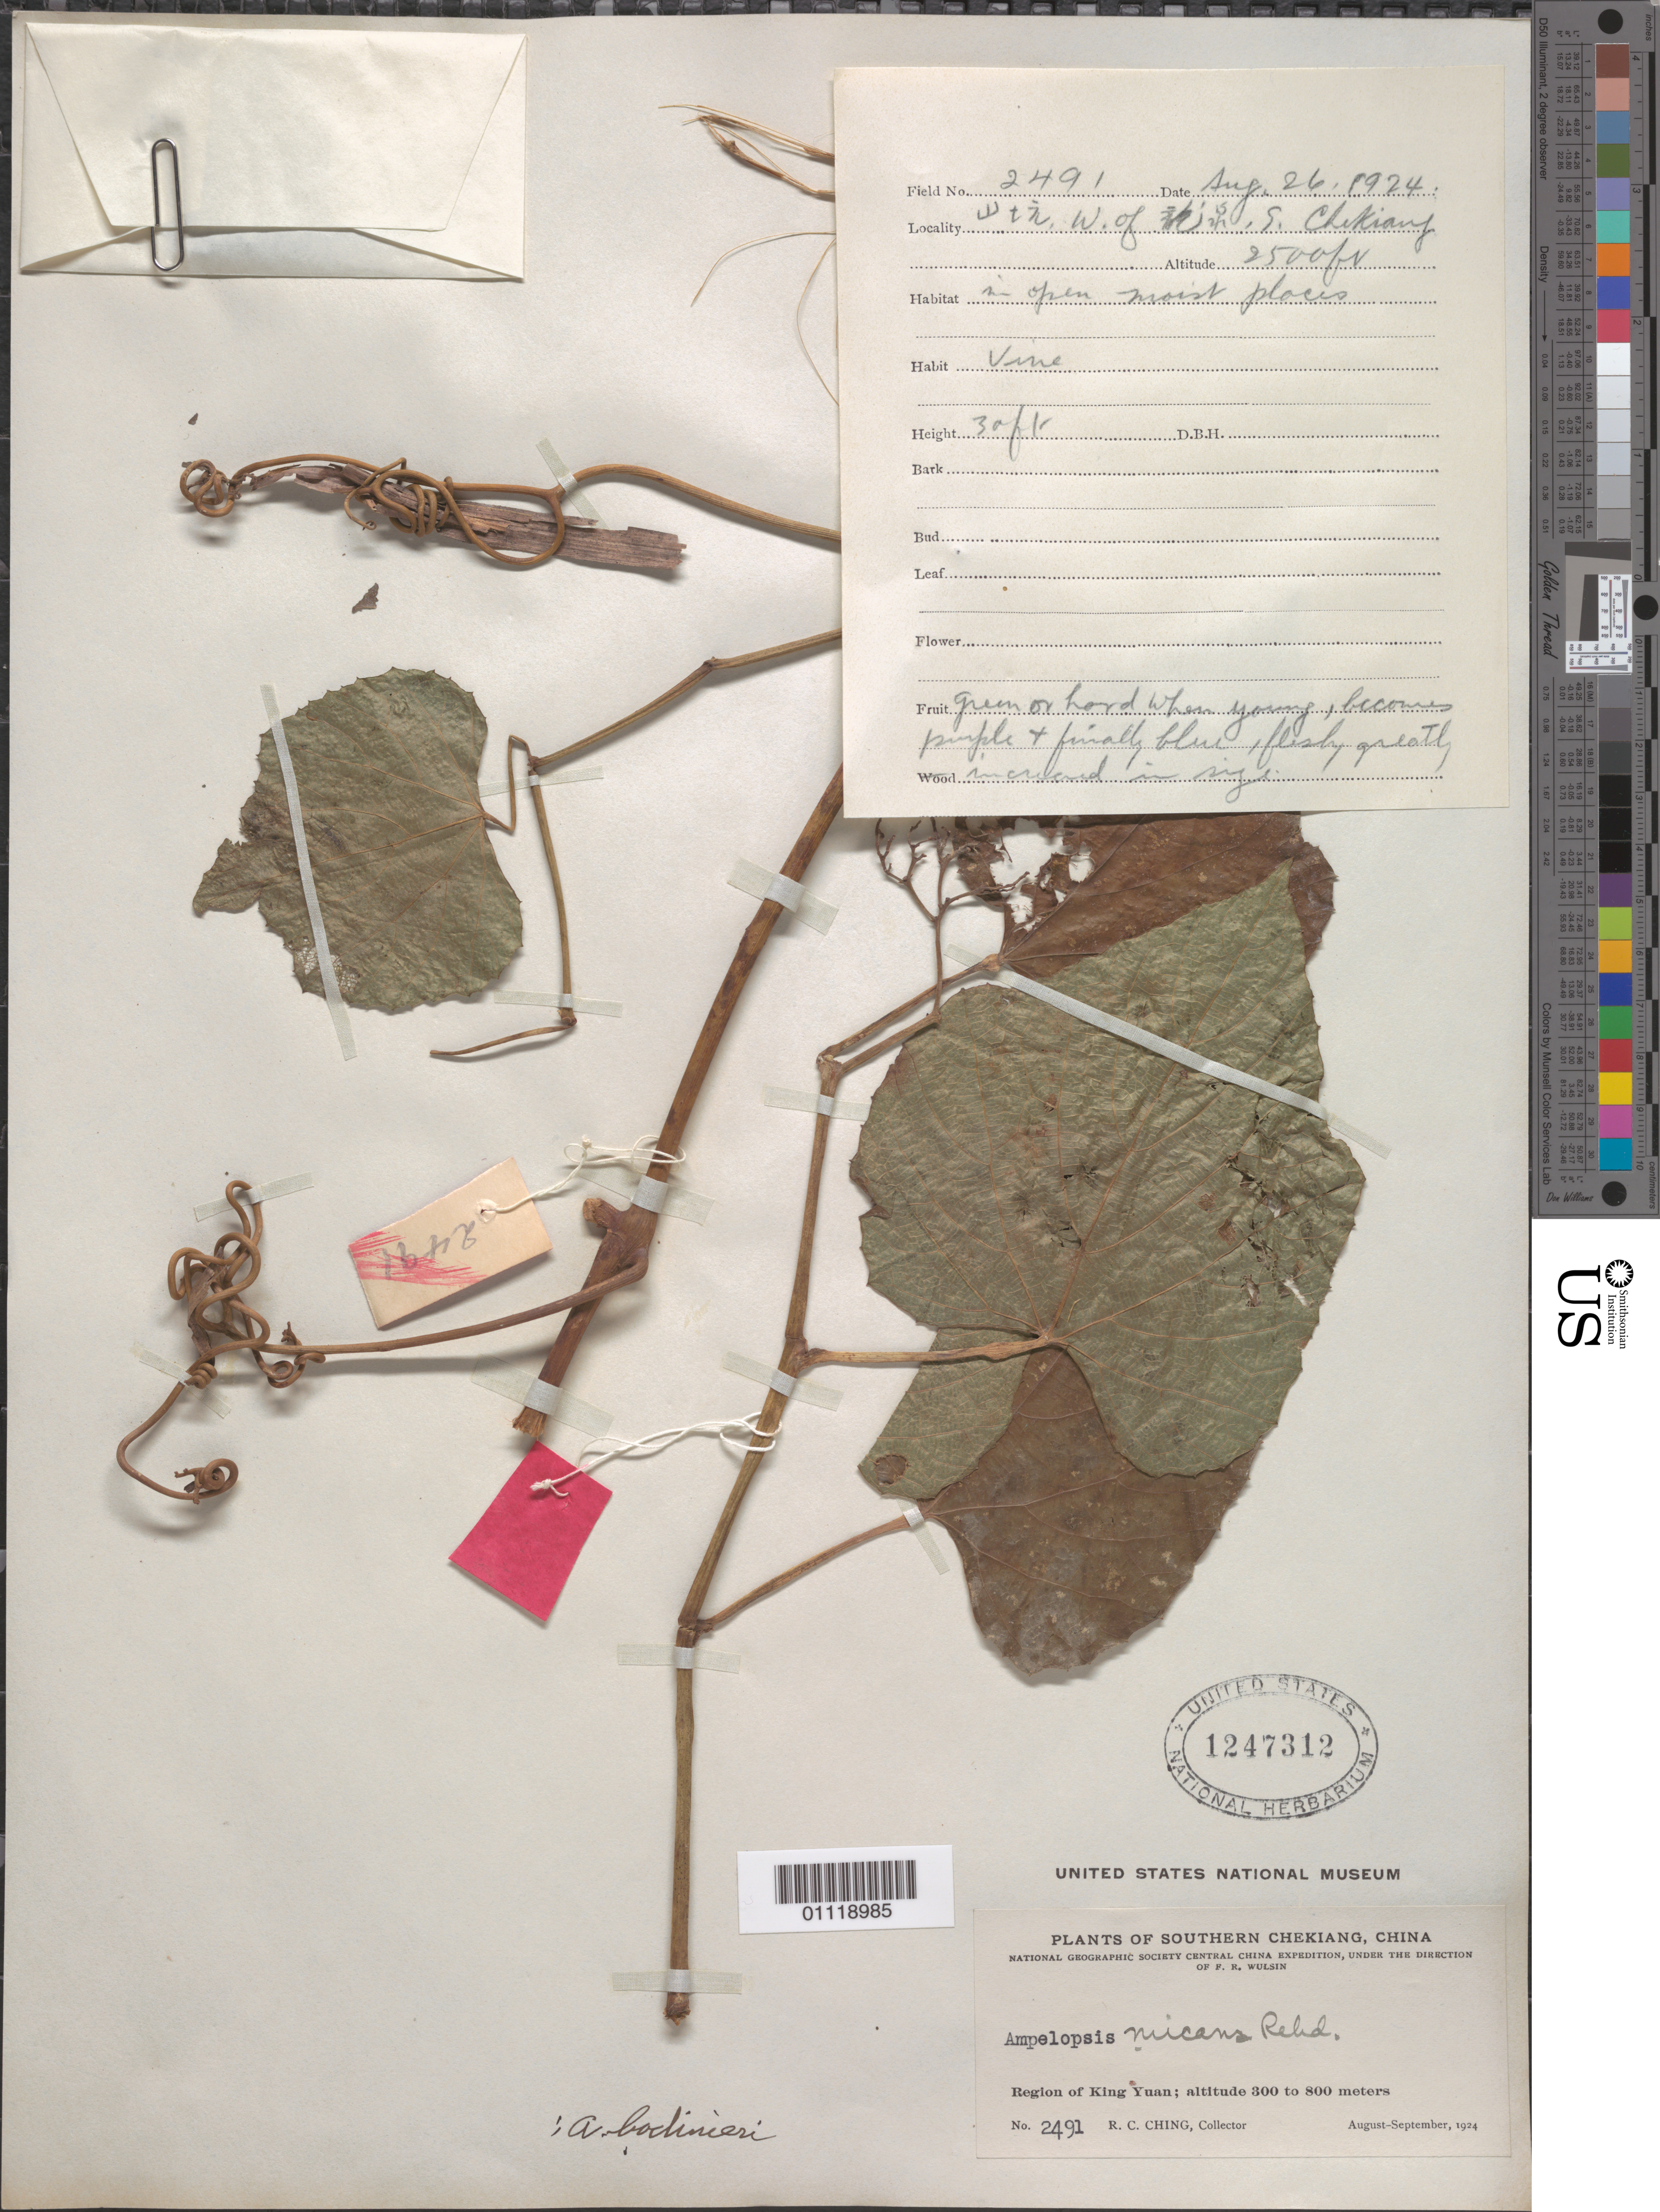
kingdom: Plantae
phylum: Tracheophyta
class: Magnoliopsida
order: Vitales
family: Vitaceae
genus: Ampelopsis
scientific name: Ampelopsis bodinieri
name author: (H. Lév. & Vaniot) Rehder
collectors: R. C. Ching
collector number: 2491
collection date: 1924-08-26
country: China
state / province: Zhejiang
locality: Region of King Yuan.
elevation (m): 300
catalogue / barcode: US 1247312